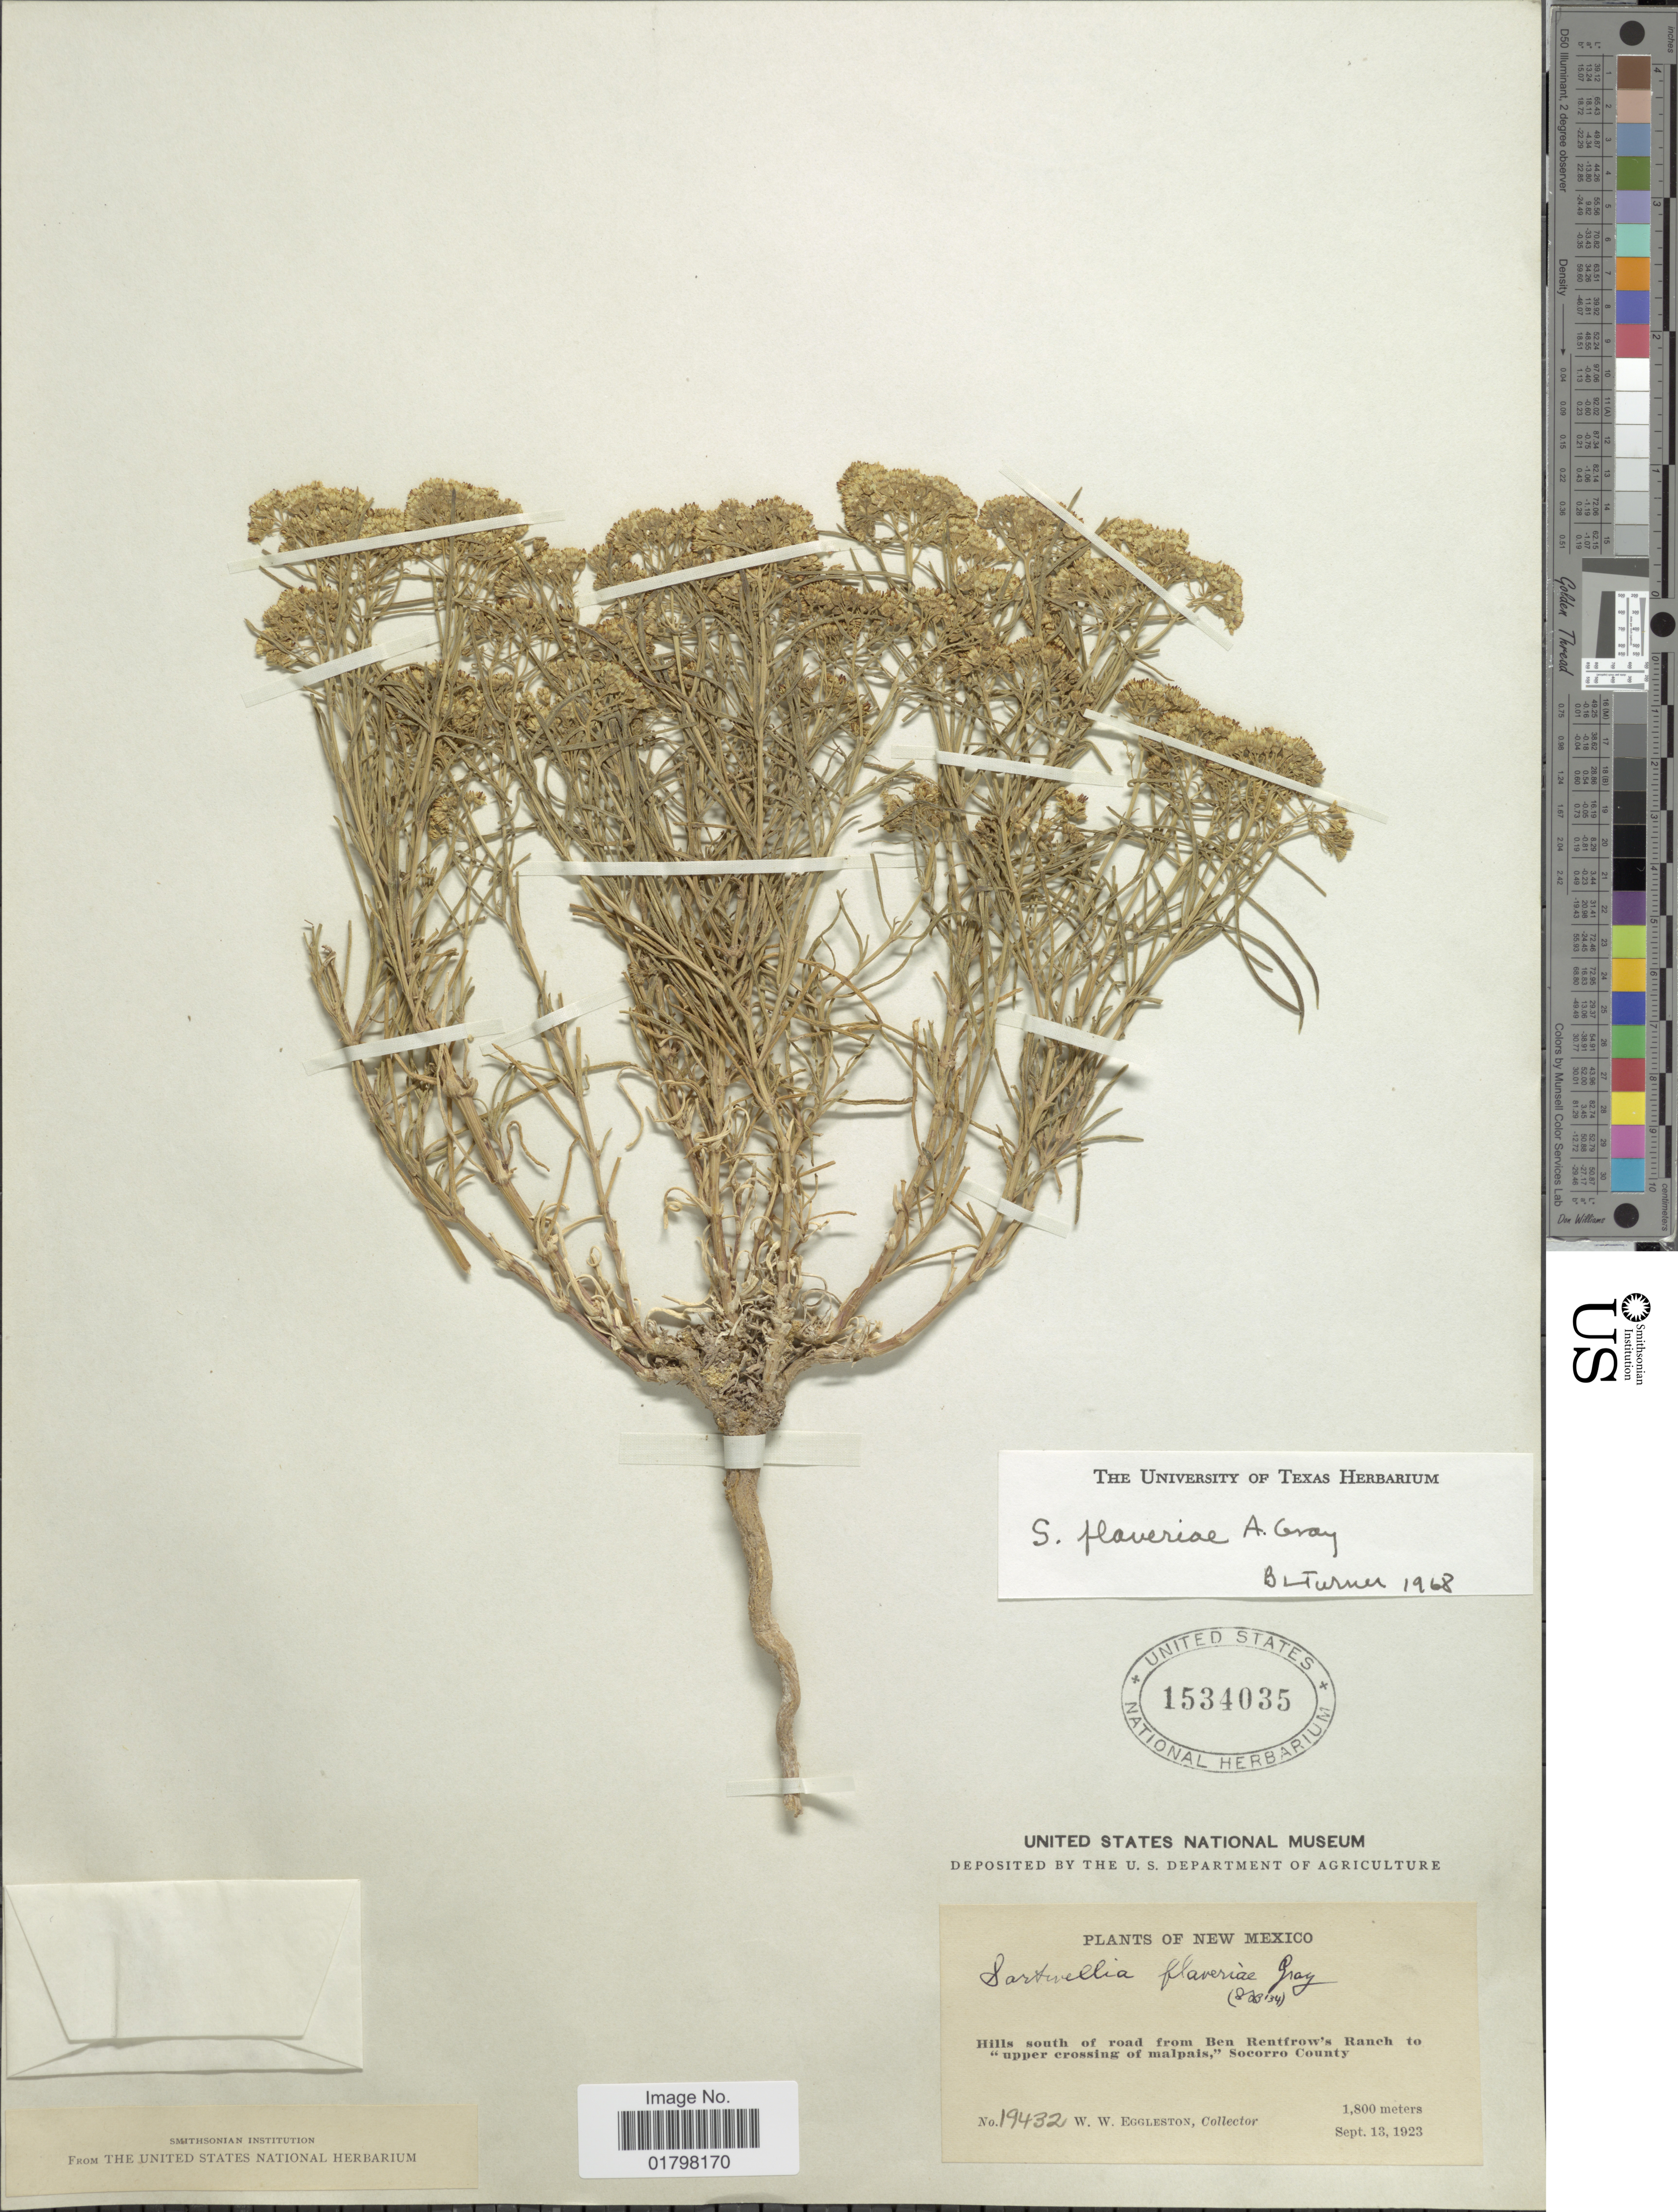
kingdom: Plantae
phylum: Tracheophyta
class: Magnoliopsida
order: Asterales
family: Asteraceae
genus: Sartwellia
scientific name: Sartwellia flaveriae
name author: A. Gray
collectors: W. W. Eggleston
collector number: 19432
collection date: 1923-09-13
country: United States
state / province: New Mexico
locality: Hills south of road from Ben Rentfrow's Ranch to "upper crossing of malpais", Socorro County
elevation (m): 1800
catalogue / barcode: US 1534035